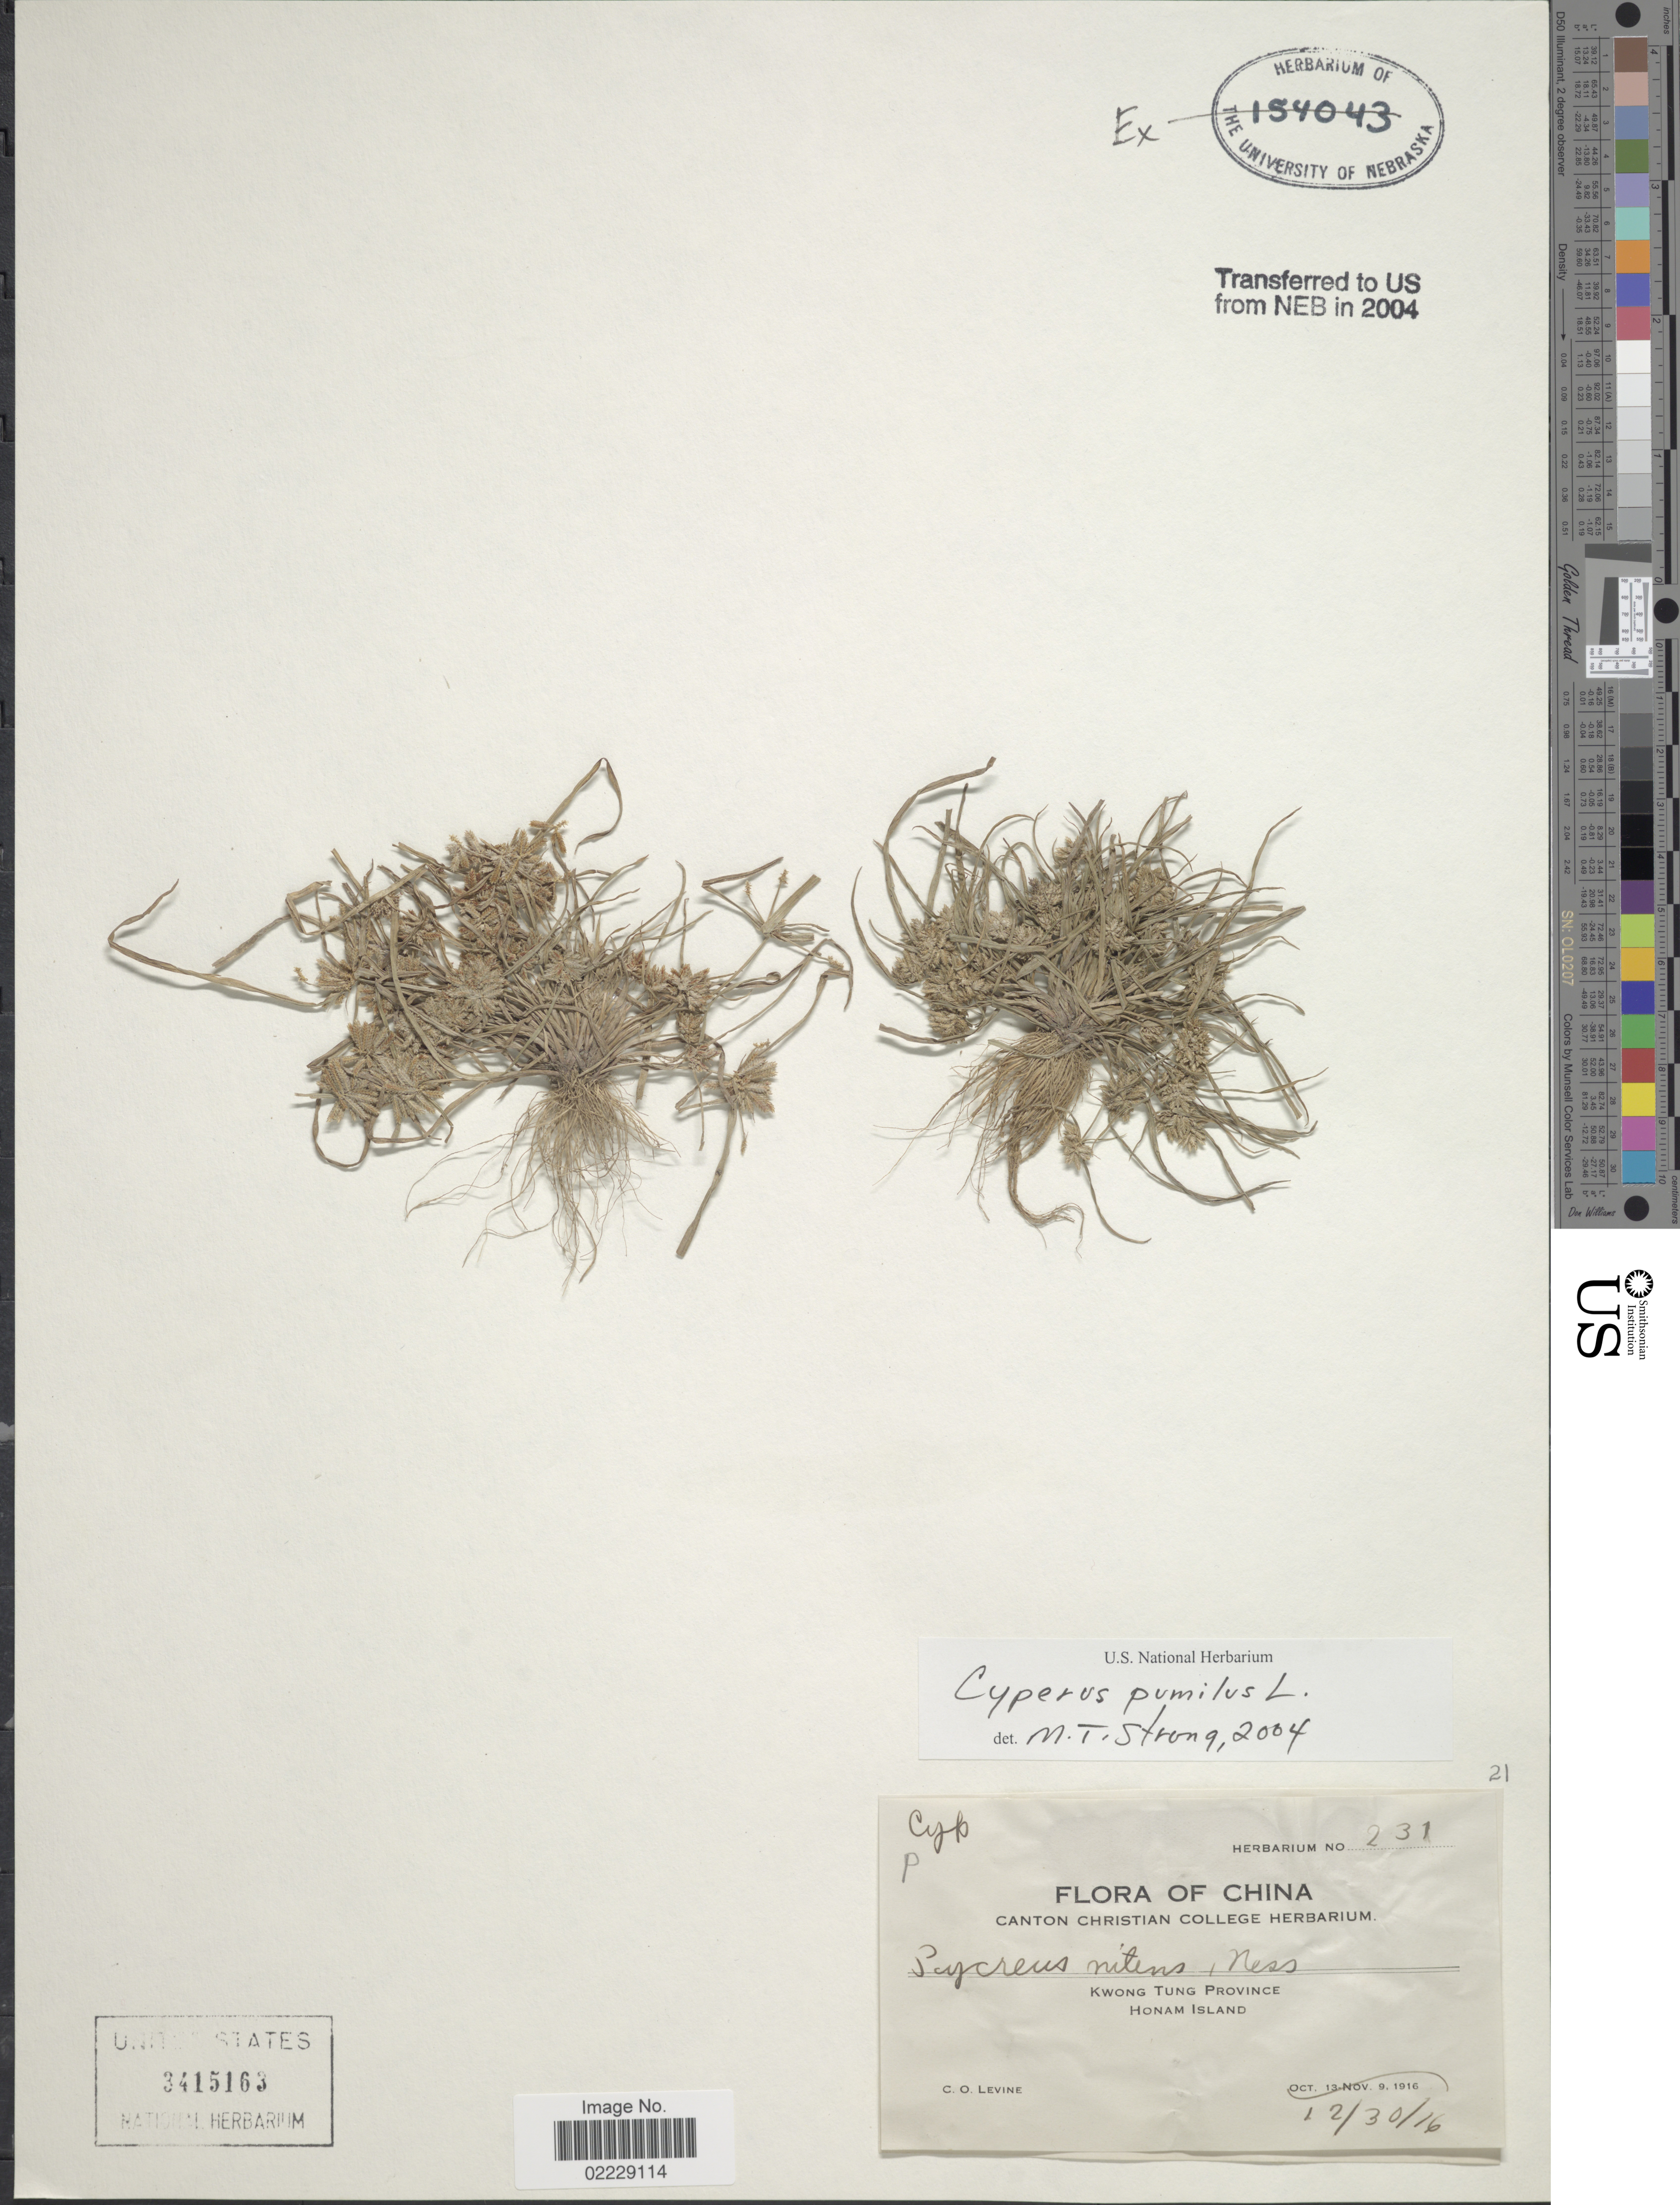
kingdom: Plantae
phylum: Tracheophyta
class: Liliopsida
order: Poales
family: Cyperaceae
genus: Cyperus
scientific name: Cyperus pumilus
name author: L.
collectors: C. O. Levine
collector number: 231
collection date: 1916-12-30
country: China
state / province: Guangdong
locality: Kwong Tung Province, Canton Vicinity, Honam Island.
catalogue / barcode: US 3415163